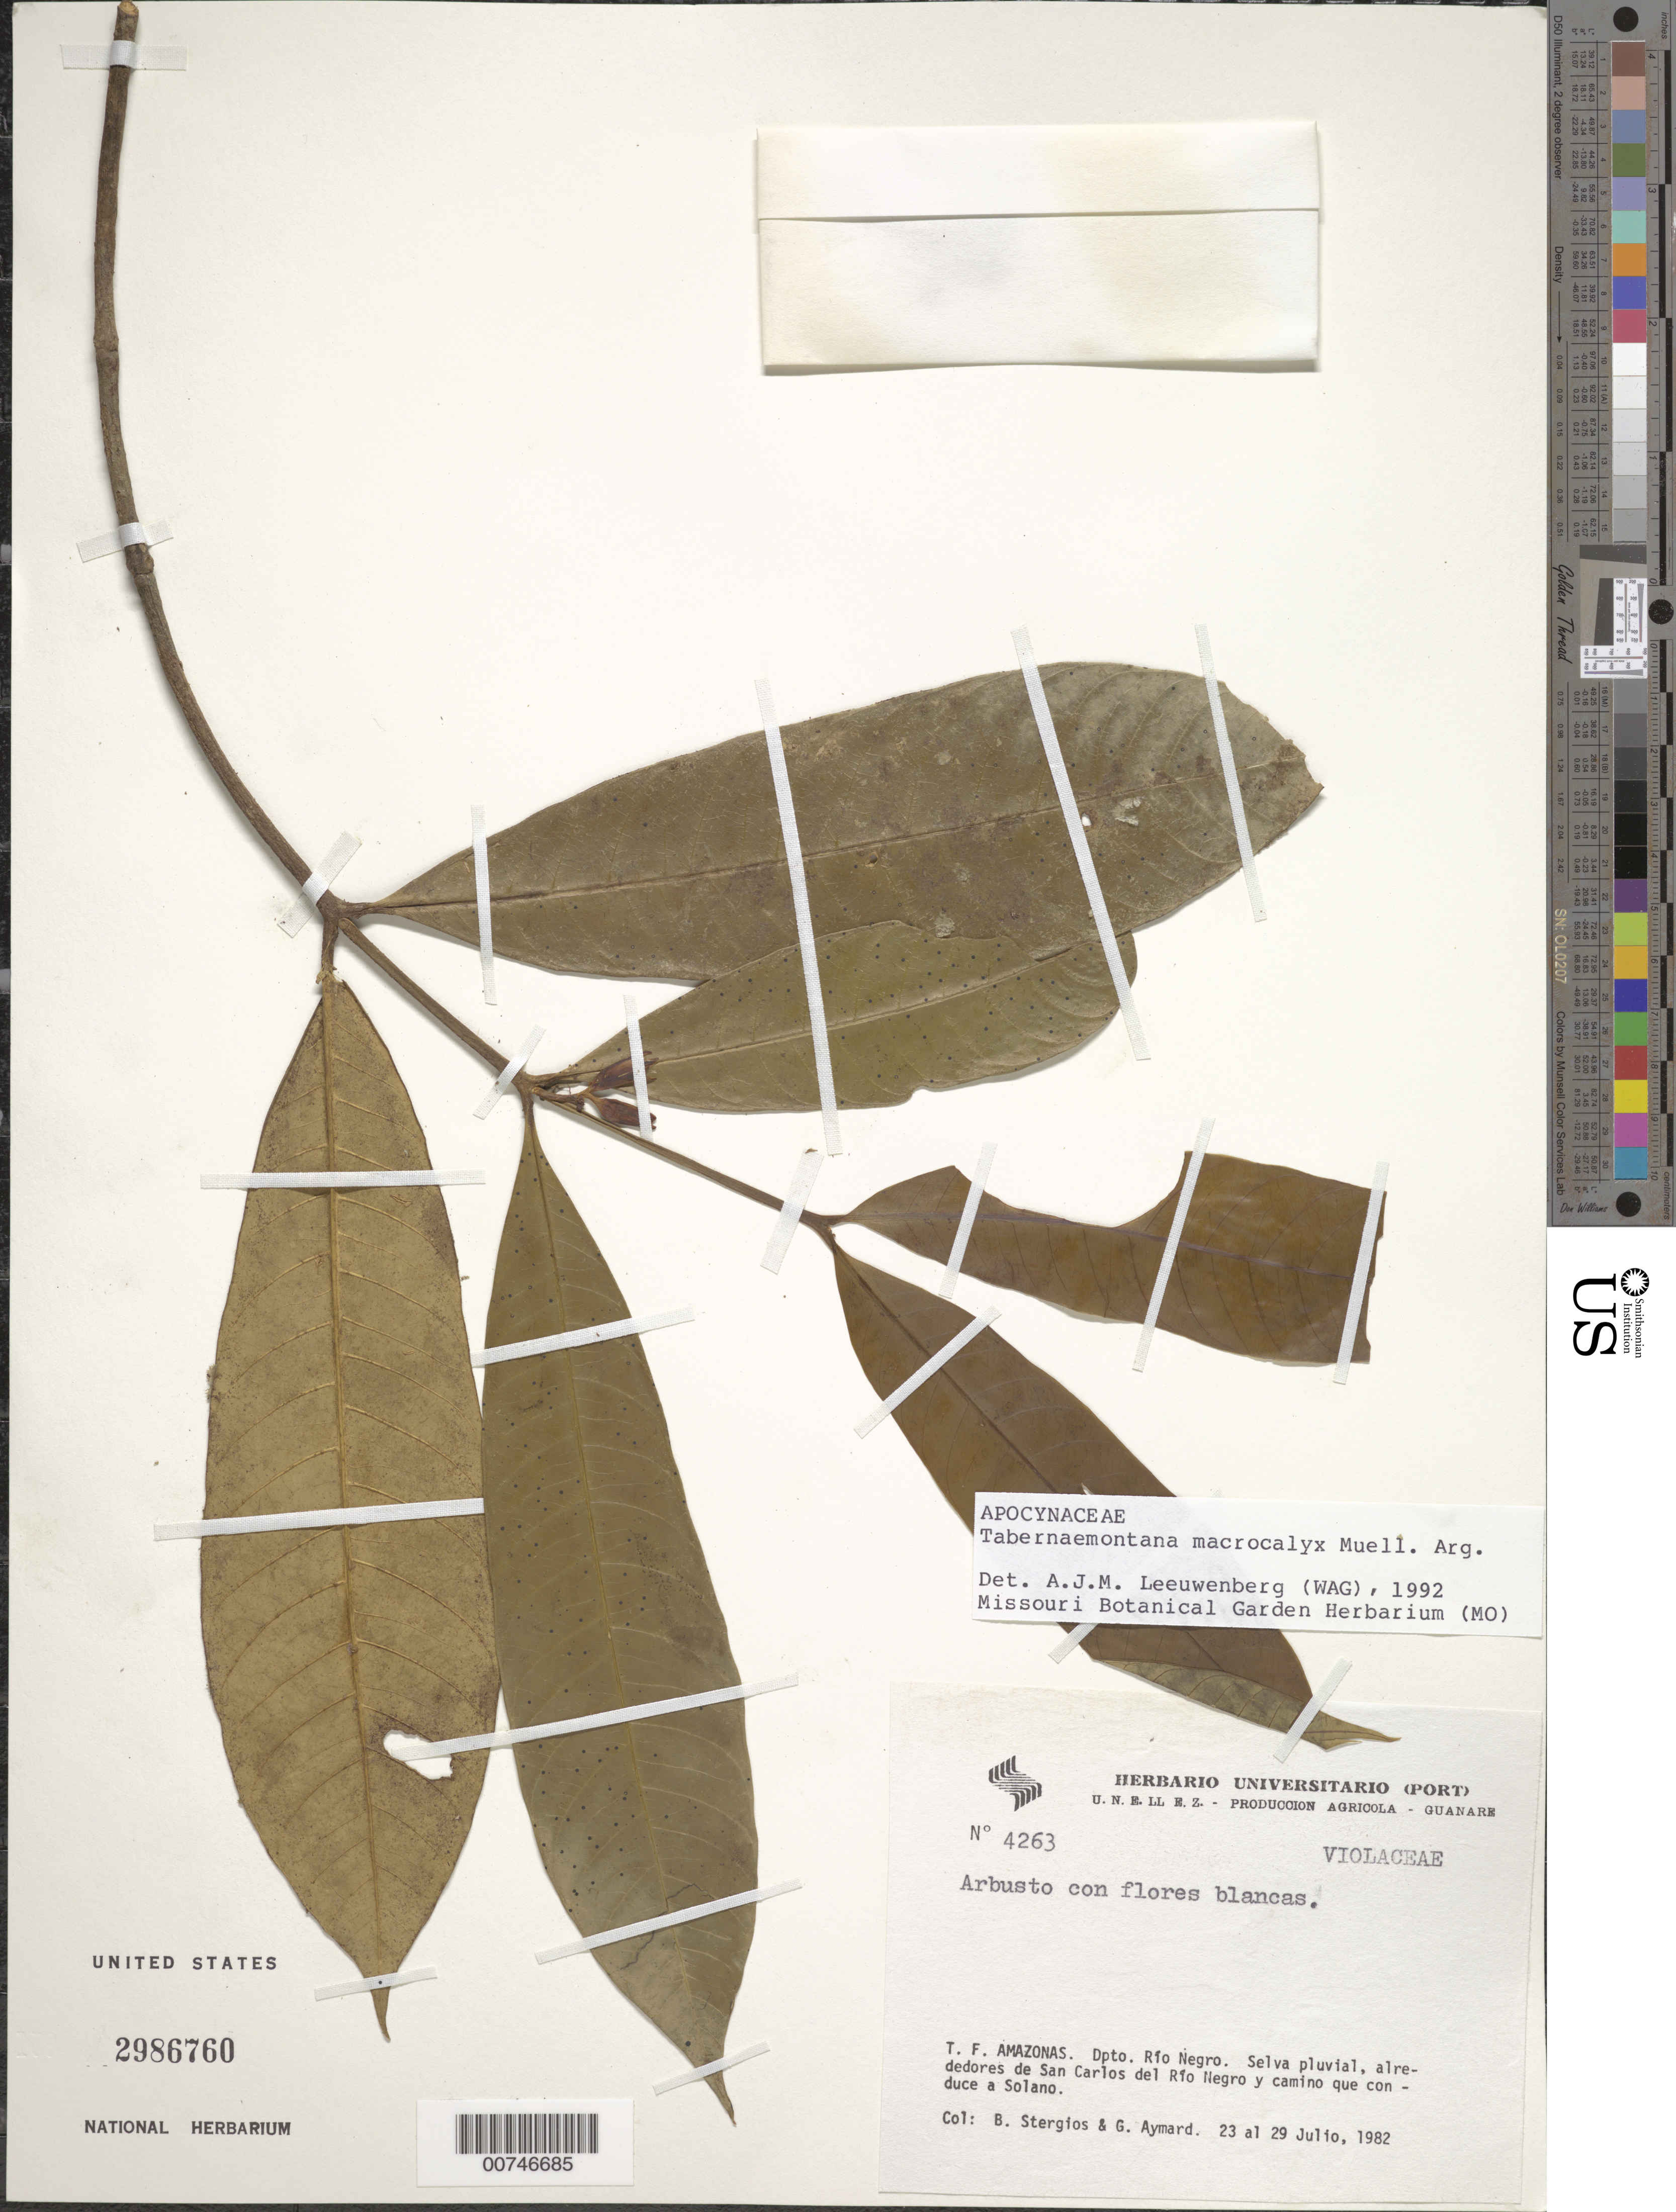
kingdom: Plantae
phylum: Tracheophyta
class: Magnoliopsida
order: Gentianales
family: Apocynaceae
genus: Tabernaemontana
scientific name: Tabernaemontana macrocalyx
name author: Müll. Arg.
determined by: Leeuwenberg, A. J. M.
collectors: B. G. Stergios & G. A. Aymard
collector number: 4263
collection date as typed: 23-Jul-82 to 29-Jul-82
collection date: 1982-07-23/1982-07-29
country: Venezuela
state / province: Amazonas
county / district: Río Negro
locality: San Carlos del Río Negro y camino que conduce a Solano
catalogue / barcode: US 2986760